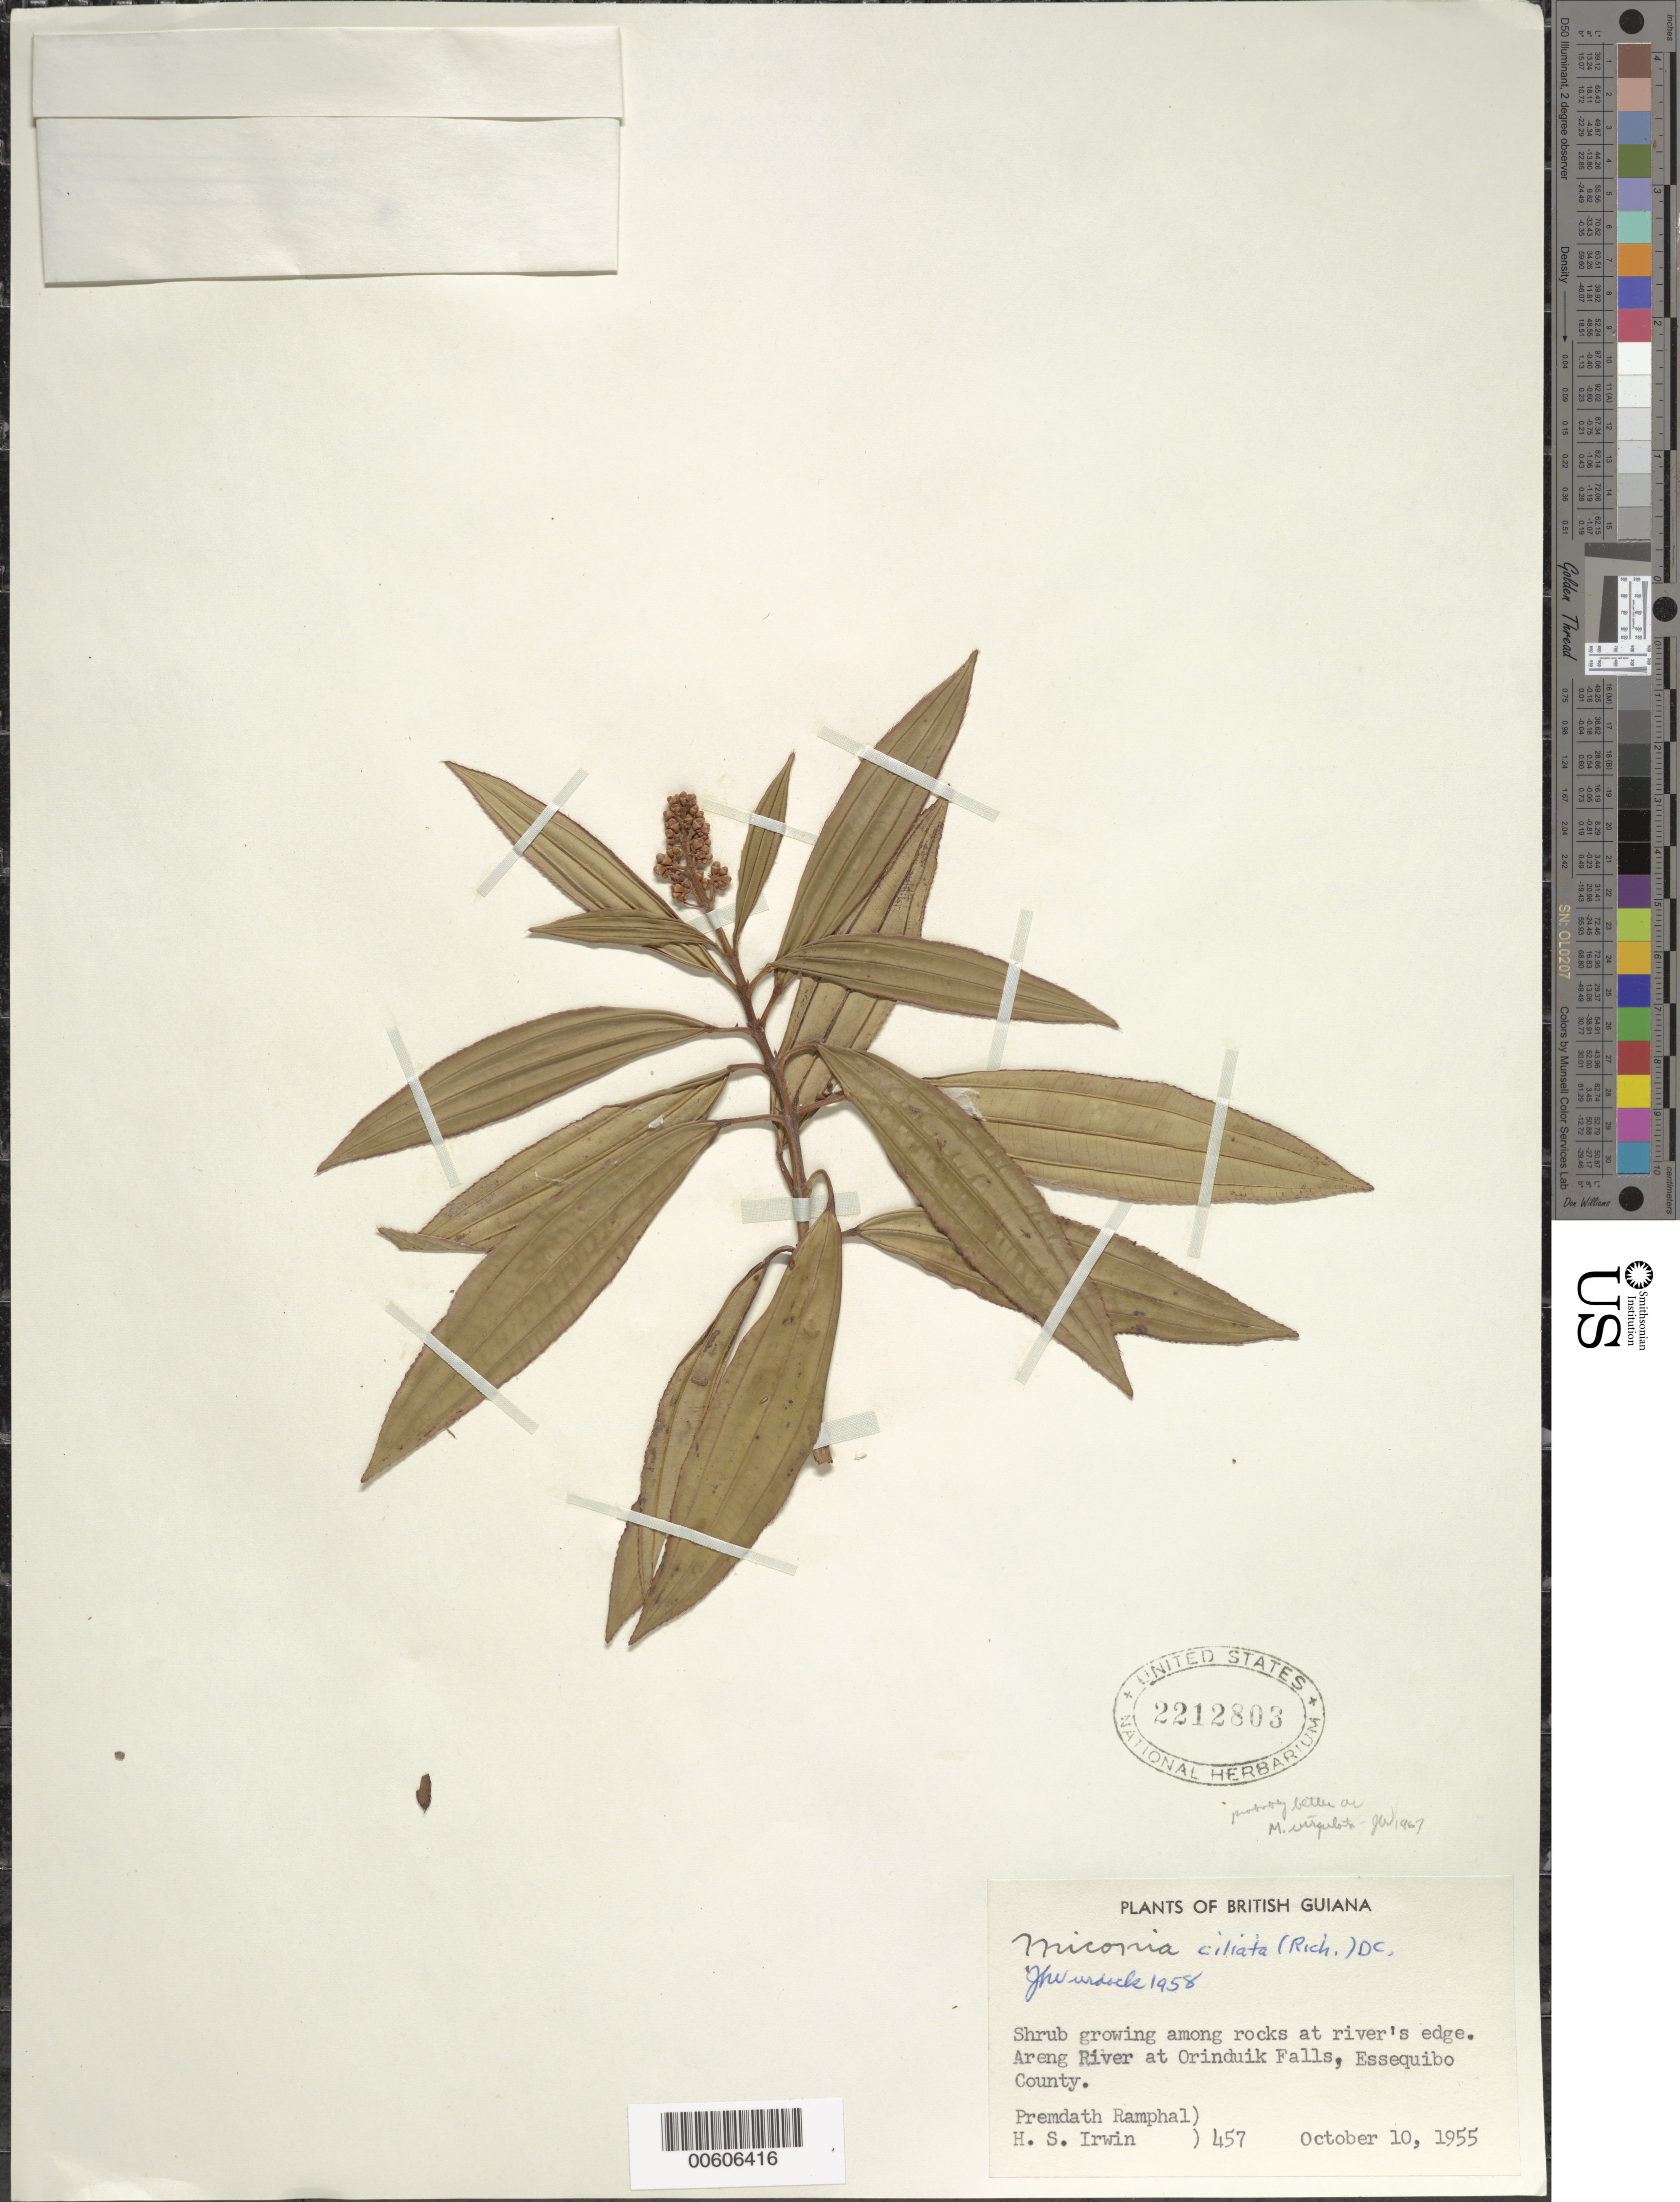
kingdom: Plantae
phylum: Tracheophyta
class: Magnoliopsida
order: Myrtales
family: Melastomataceae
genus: Miconia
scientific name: Miconia ciliata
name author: (Rich.) DC.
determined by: Wurdack, John J., (US), US (UNITED STATES)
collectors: H. Irwin & P. Ramphal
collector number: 457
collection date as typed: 10-Oct-55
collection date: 1955-10-10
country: Guyana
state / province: Potaro-Siparuni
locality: Ireng R., Orinduik Falls, Essequibo County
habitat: Among rocks at river's edge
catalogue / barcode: US 2212803